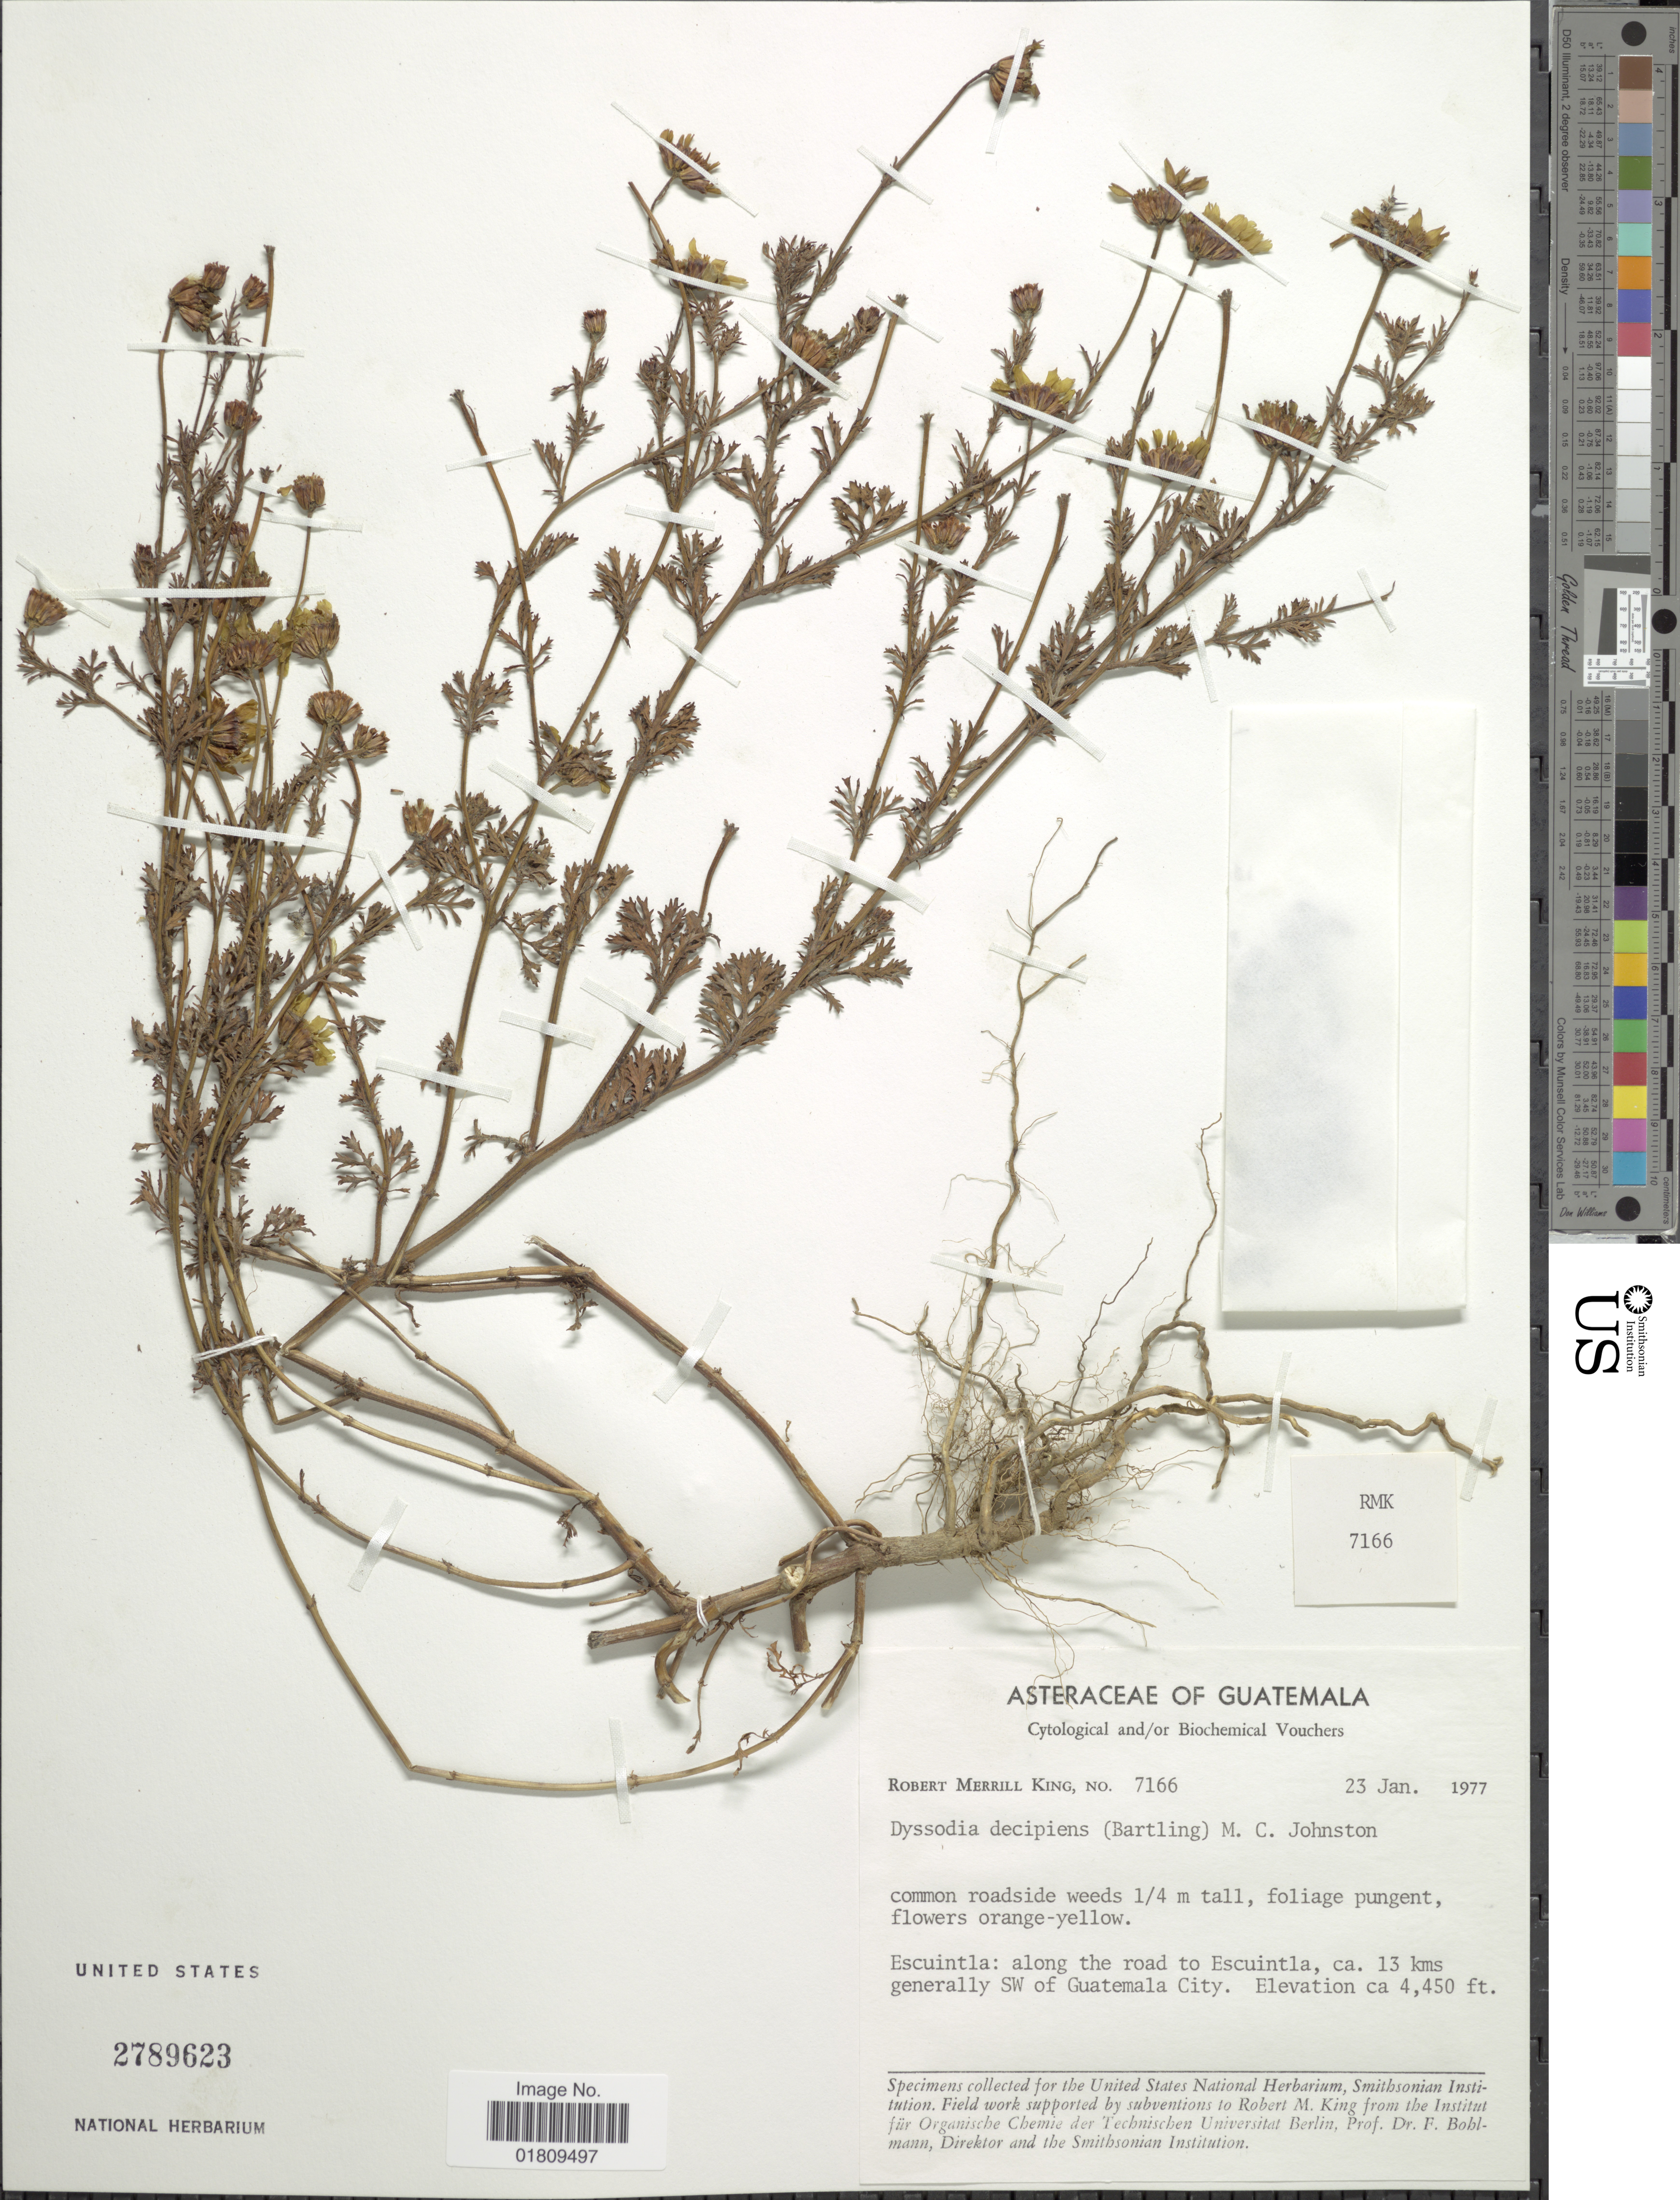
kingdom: Plantae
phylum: Tracheophyta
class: Magnoliopsida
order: Asterales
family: Asteraceae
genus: Dyssodia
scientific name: Dyssodia decipiens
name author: (Bartl.) M.C. Johnst. ex M.C. Johnst. & B.L. Turner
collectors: R. M. King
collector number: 7166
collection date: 1977-01-23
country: Guatemala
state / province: Escuintla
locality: Along the road to Escuintla, ca. 13 kms generally SW of Guatamala City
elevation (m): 1356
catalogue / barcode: US 2789623